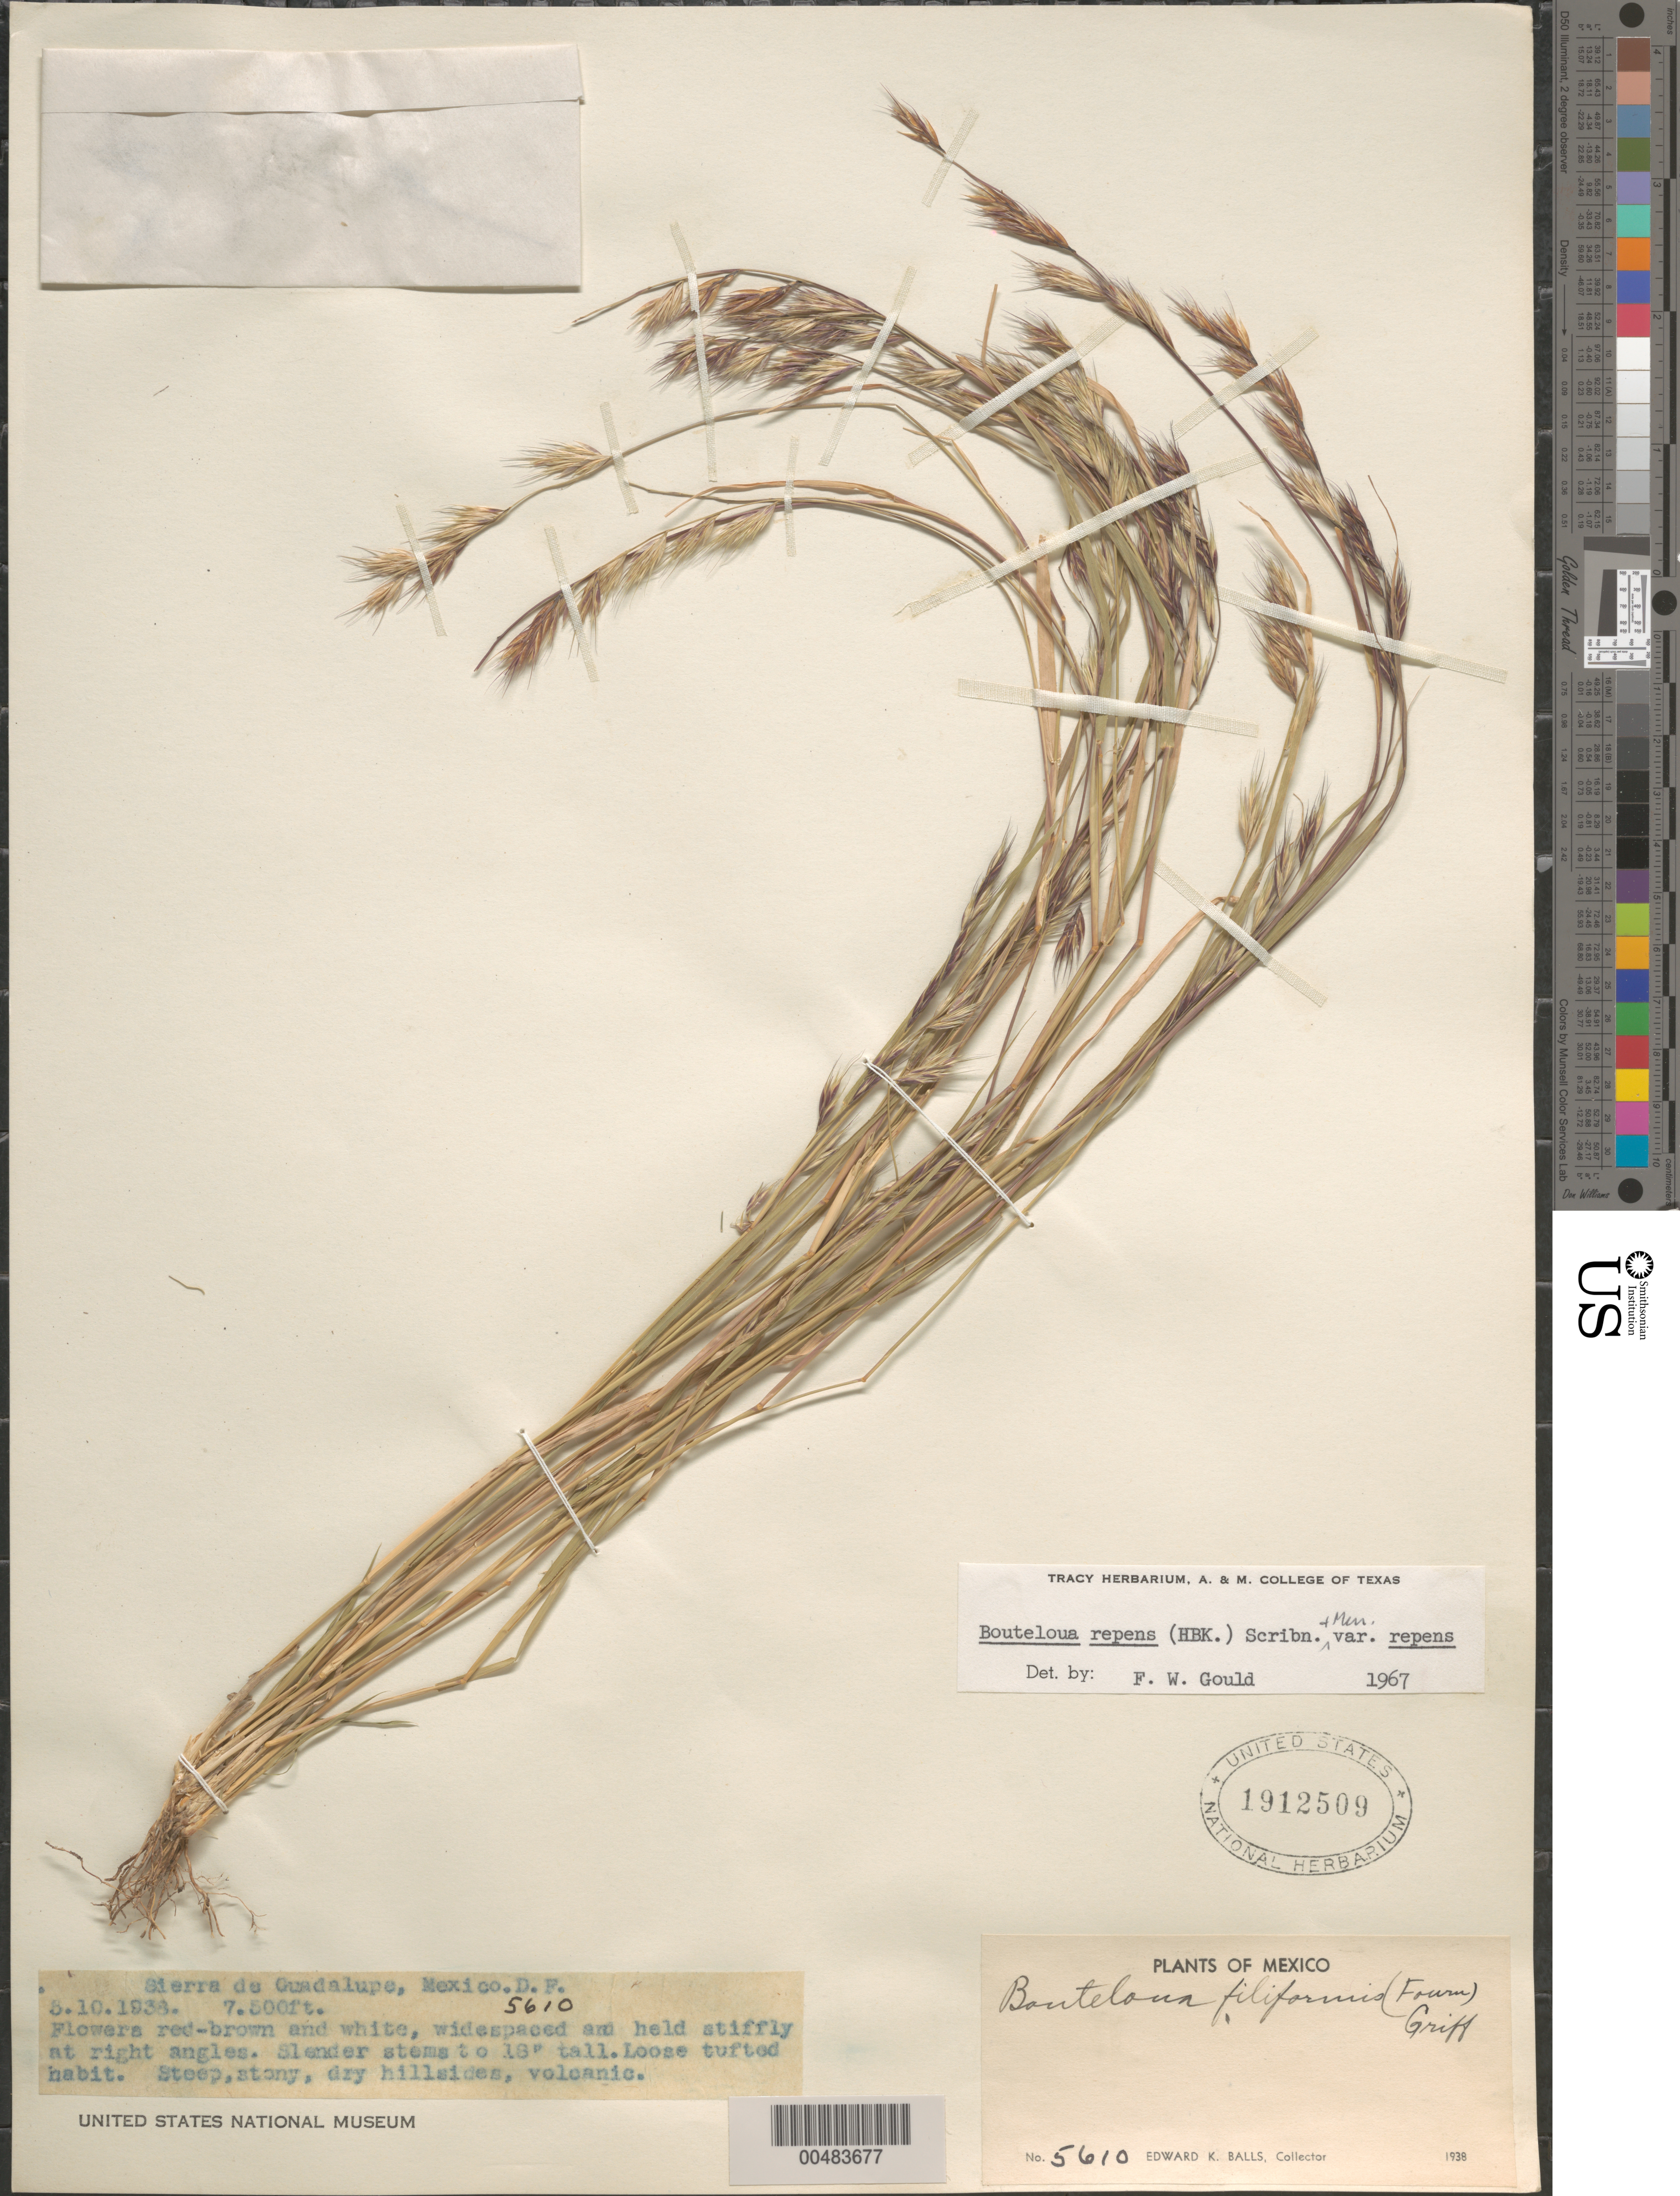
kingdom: Plantae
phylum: Tracheophyta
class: Liliopsida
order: Poales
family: Poaceae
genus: Bouteloua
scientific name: Bouteloua repens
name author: (Kunth) Scribn. & Merr.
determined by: Gould, F. W.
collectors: E. K. Balls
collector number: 5610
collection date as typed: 10 May 1938 or 5 Oct 1938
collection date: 1938-05-10 or 1938-10-05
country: Mexico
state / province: Distrito Federal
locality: Sierra de Guadalupe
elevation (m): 2286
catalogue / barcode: US 1912509